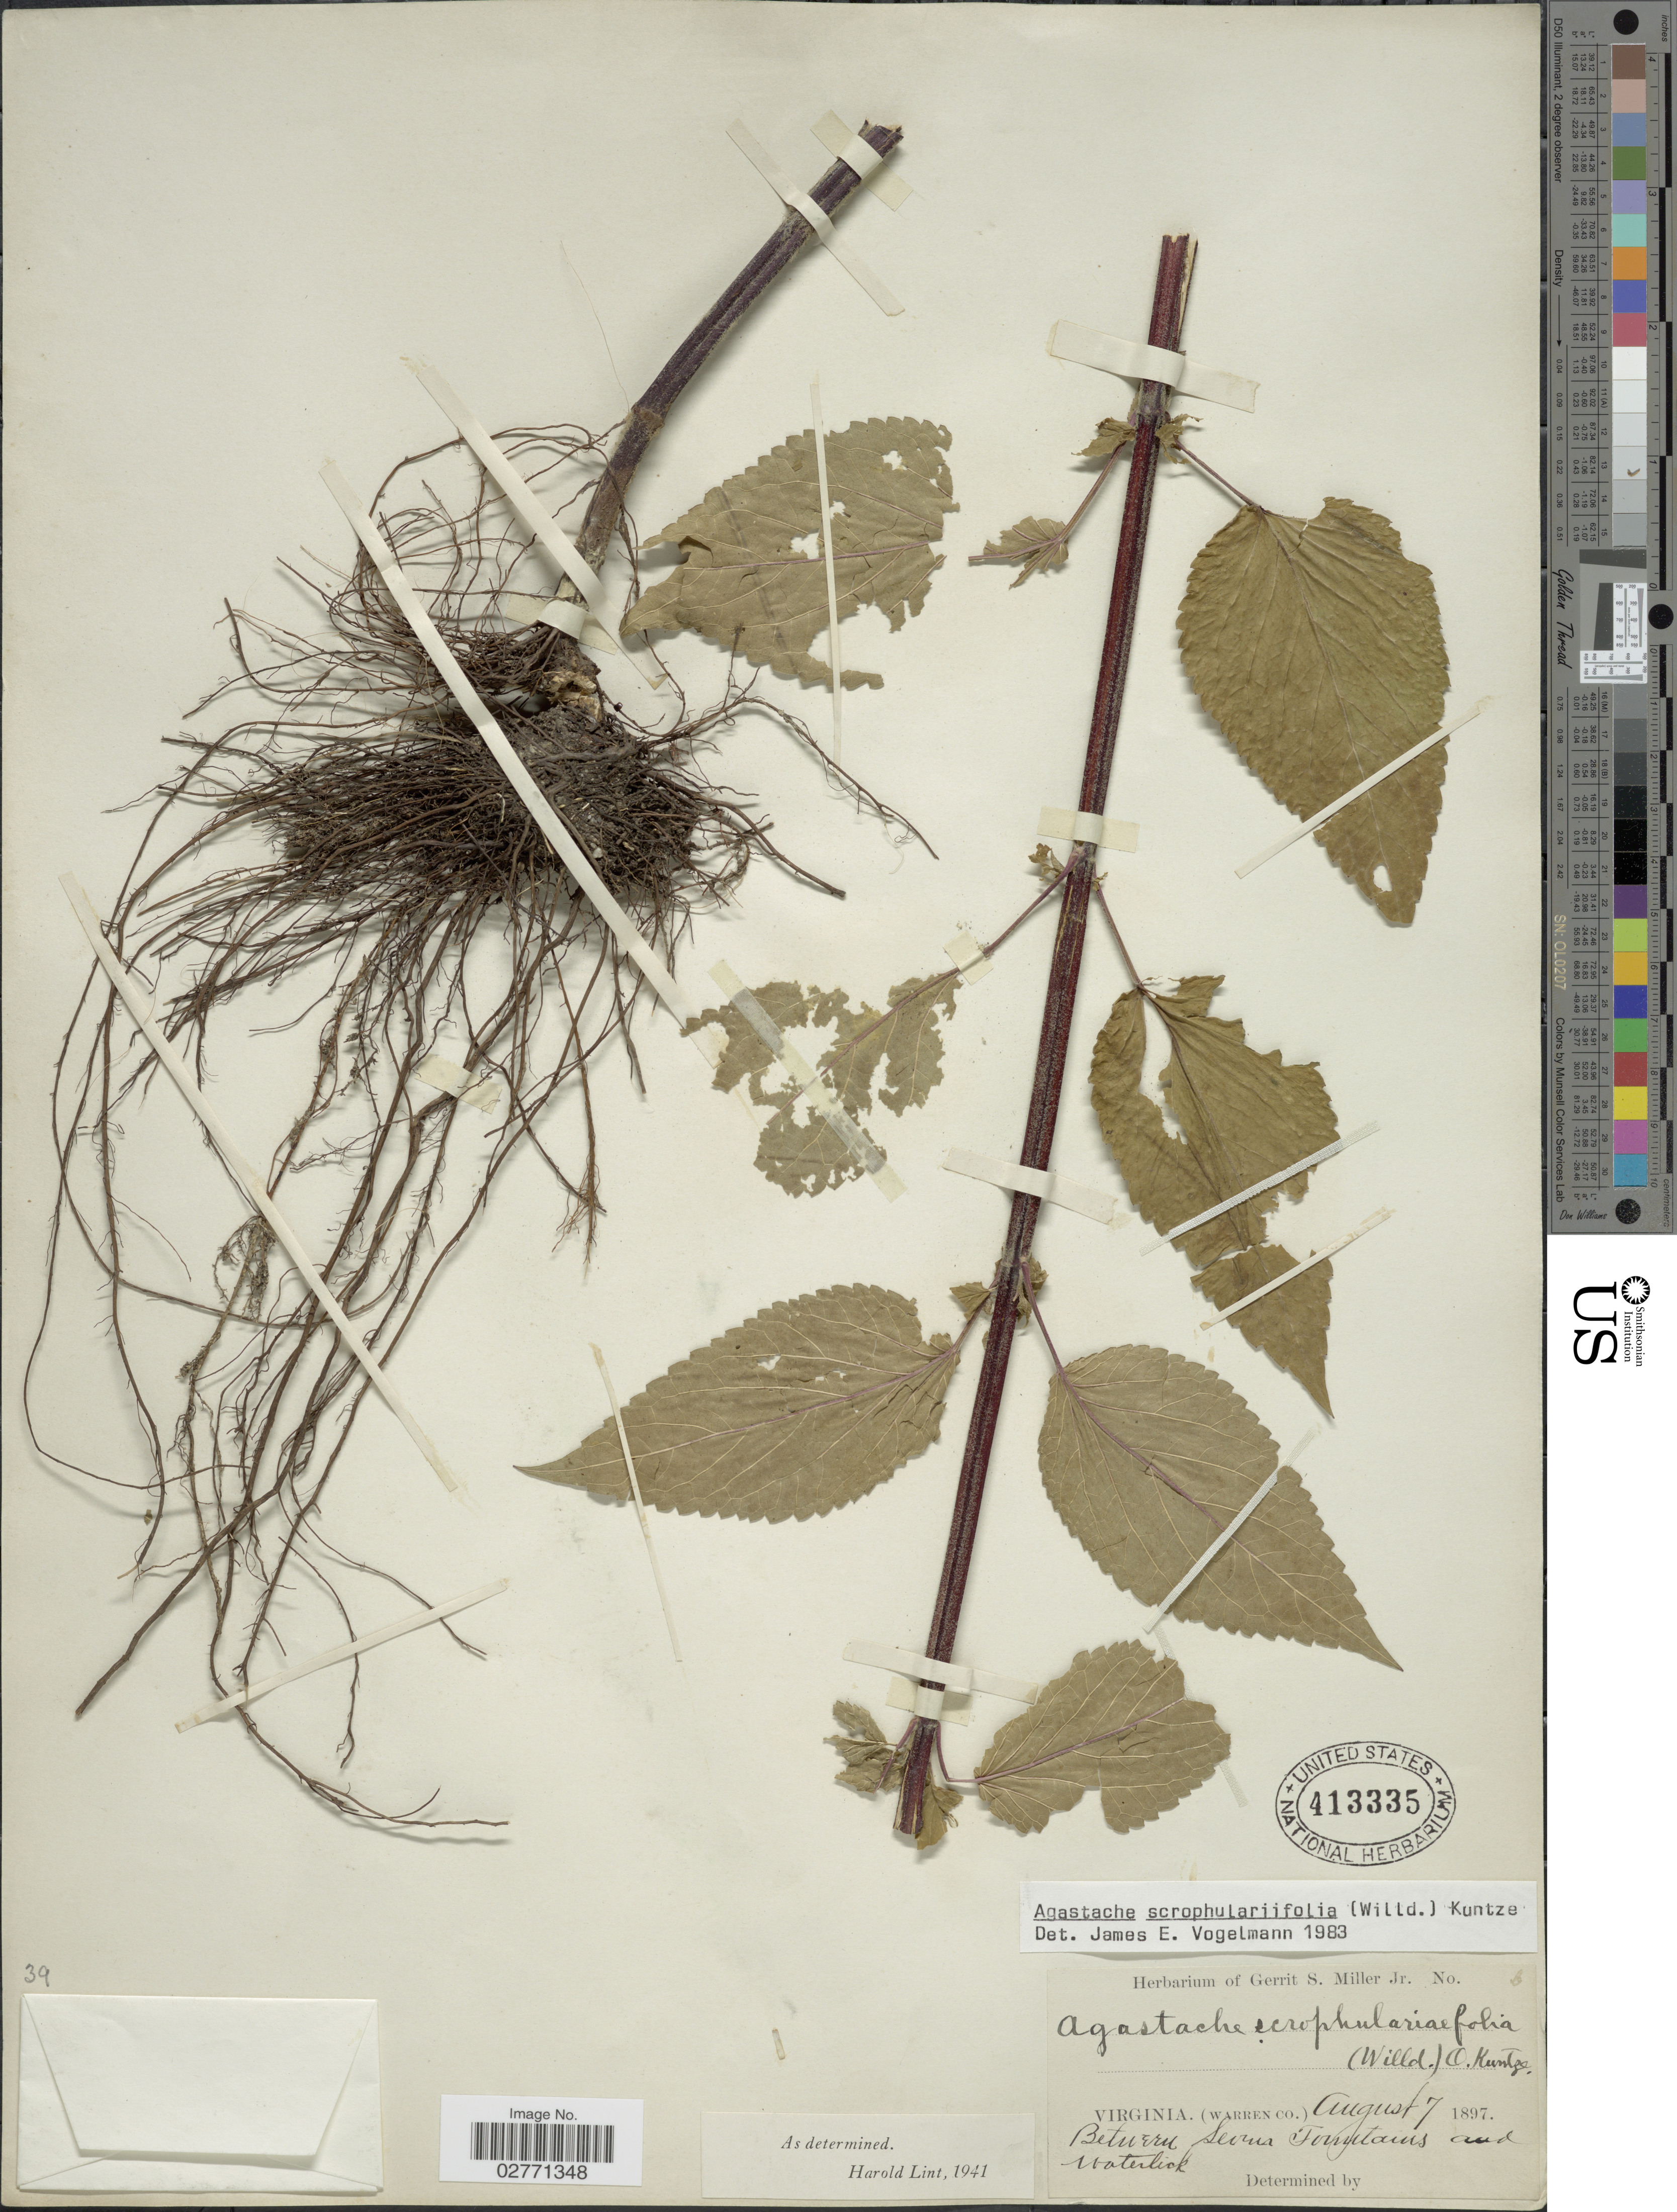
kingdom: Plantae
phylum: Tracheophyta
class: Magnoliopsida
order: Lamiales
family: Lamiaceae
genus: Agastache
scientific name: Agastache scrophulariifolia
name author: (Willd.) Kuntze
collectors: ex herb. Gerrit S. Miller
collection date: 1897-08-07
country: United States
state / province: Virginia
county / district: Warren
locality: Between Seven Fountains and waterlick.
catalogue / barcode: US 413335